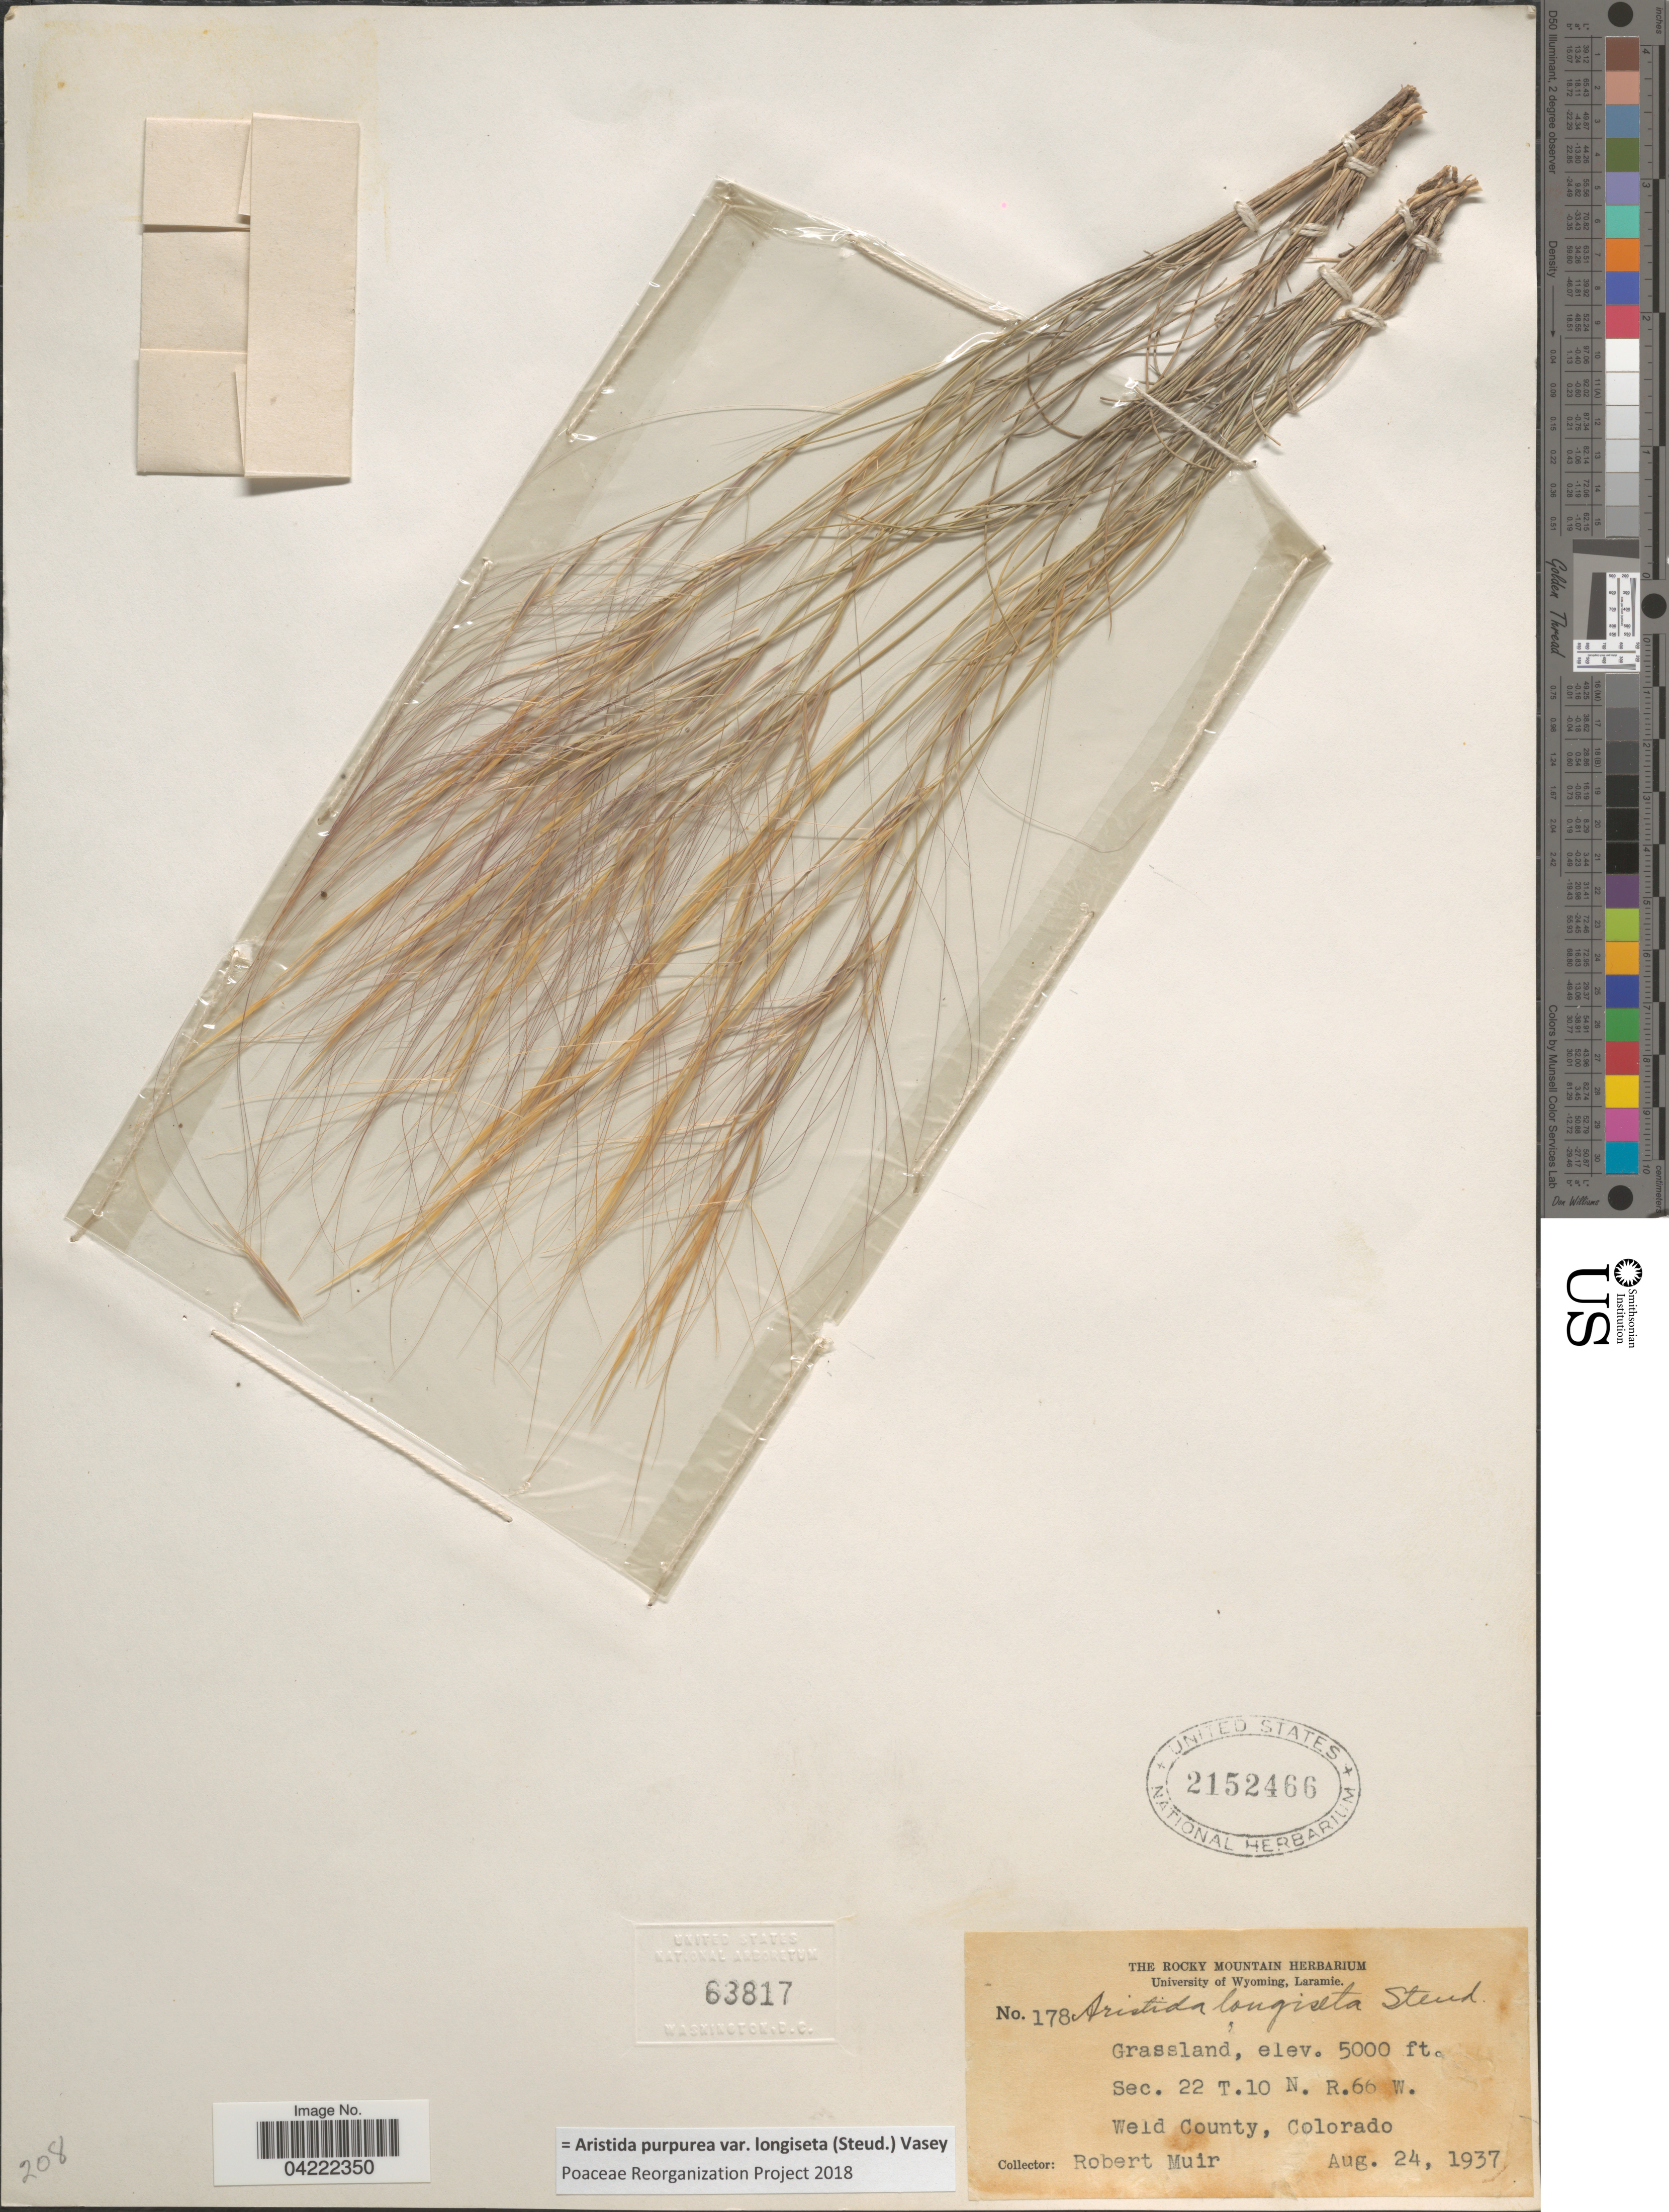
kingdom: Plantae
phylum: Tracheophyta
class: Liliopsida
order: Poales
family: Poaceae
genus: Aristida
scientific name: Aristida purpurea var. longiseta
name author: (Steud.) Vasey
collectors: R. Muir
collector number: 178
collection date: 1937-08-24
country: United States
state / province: Colorado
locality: Grassland, Sec. 22 T.10 N. R.66 W. Weld County.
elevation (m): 1524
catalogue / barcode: US 2152466